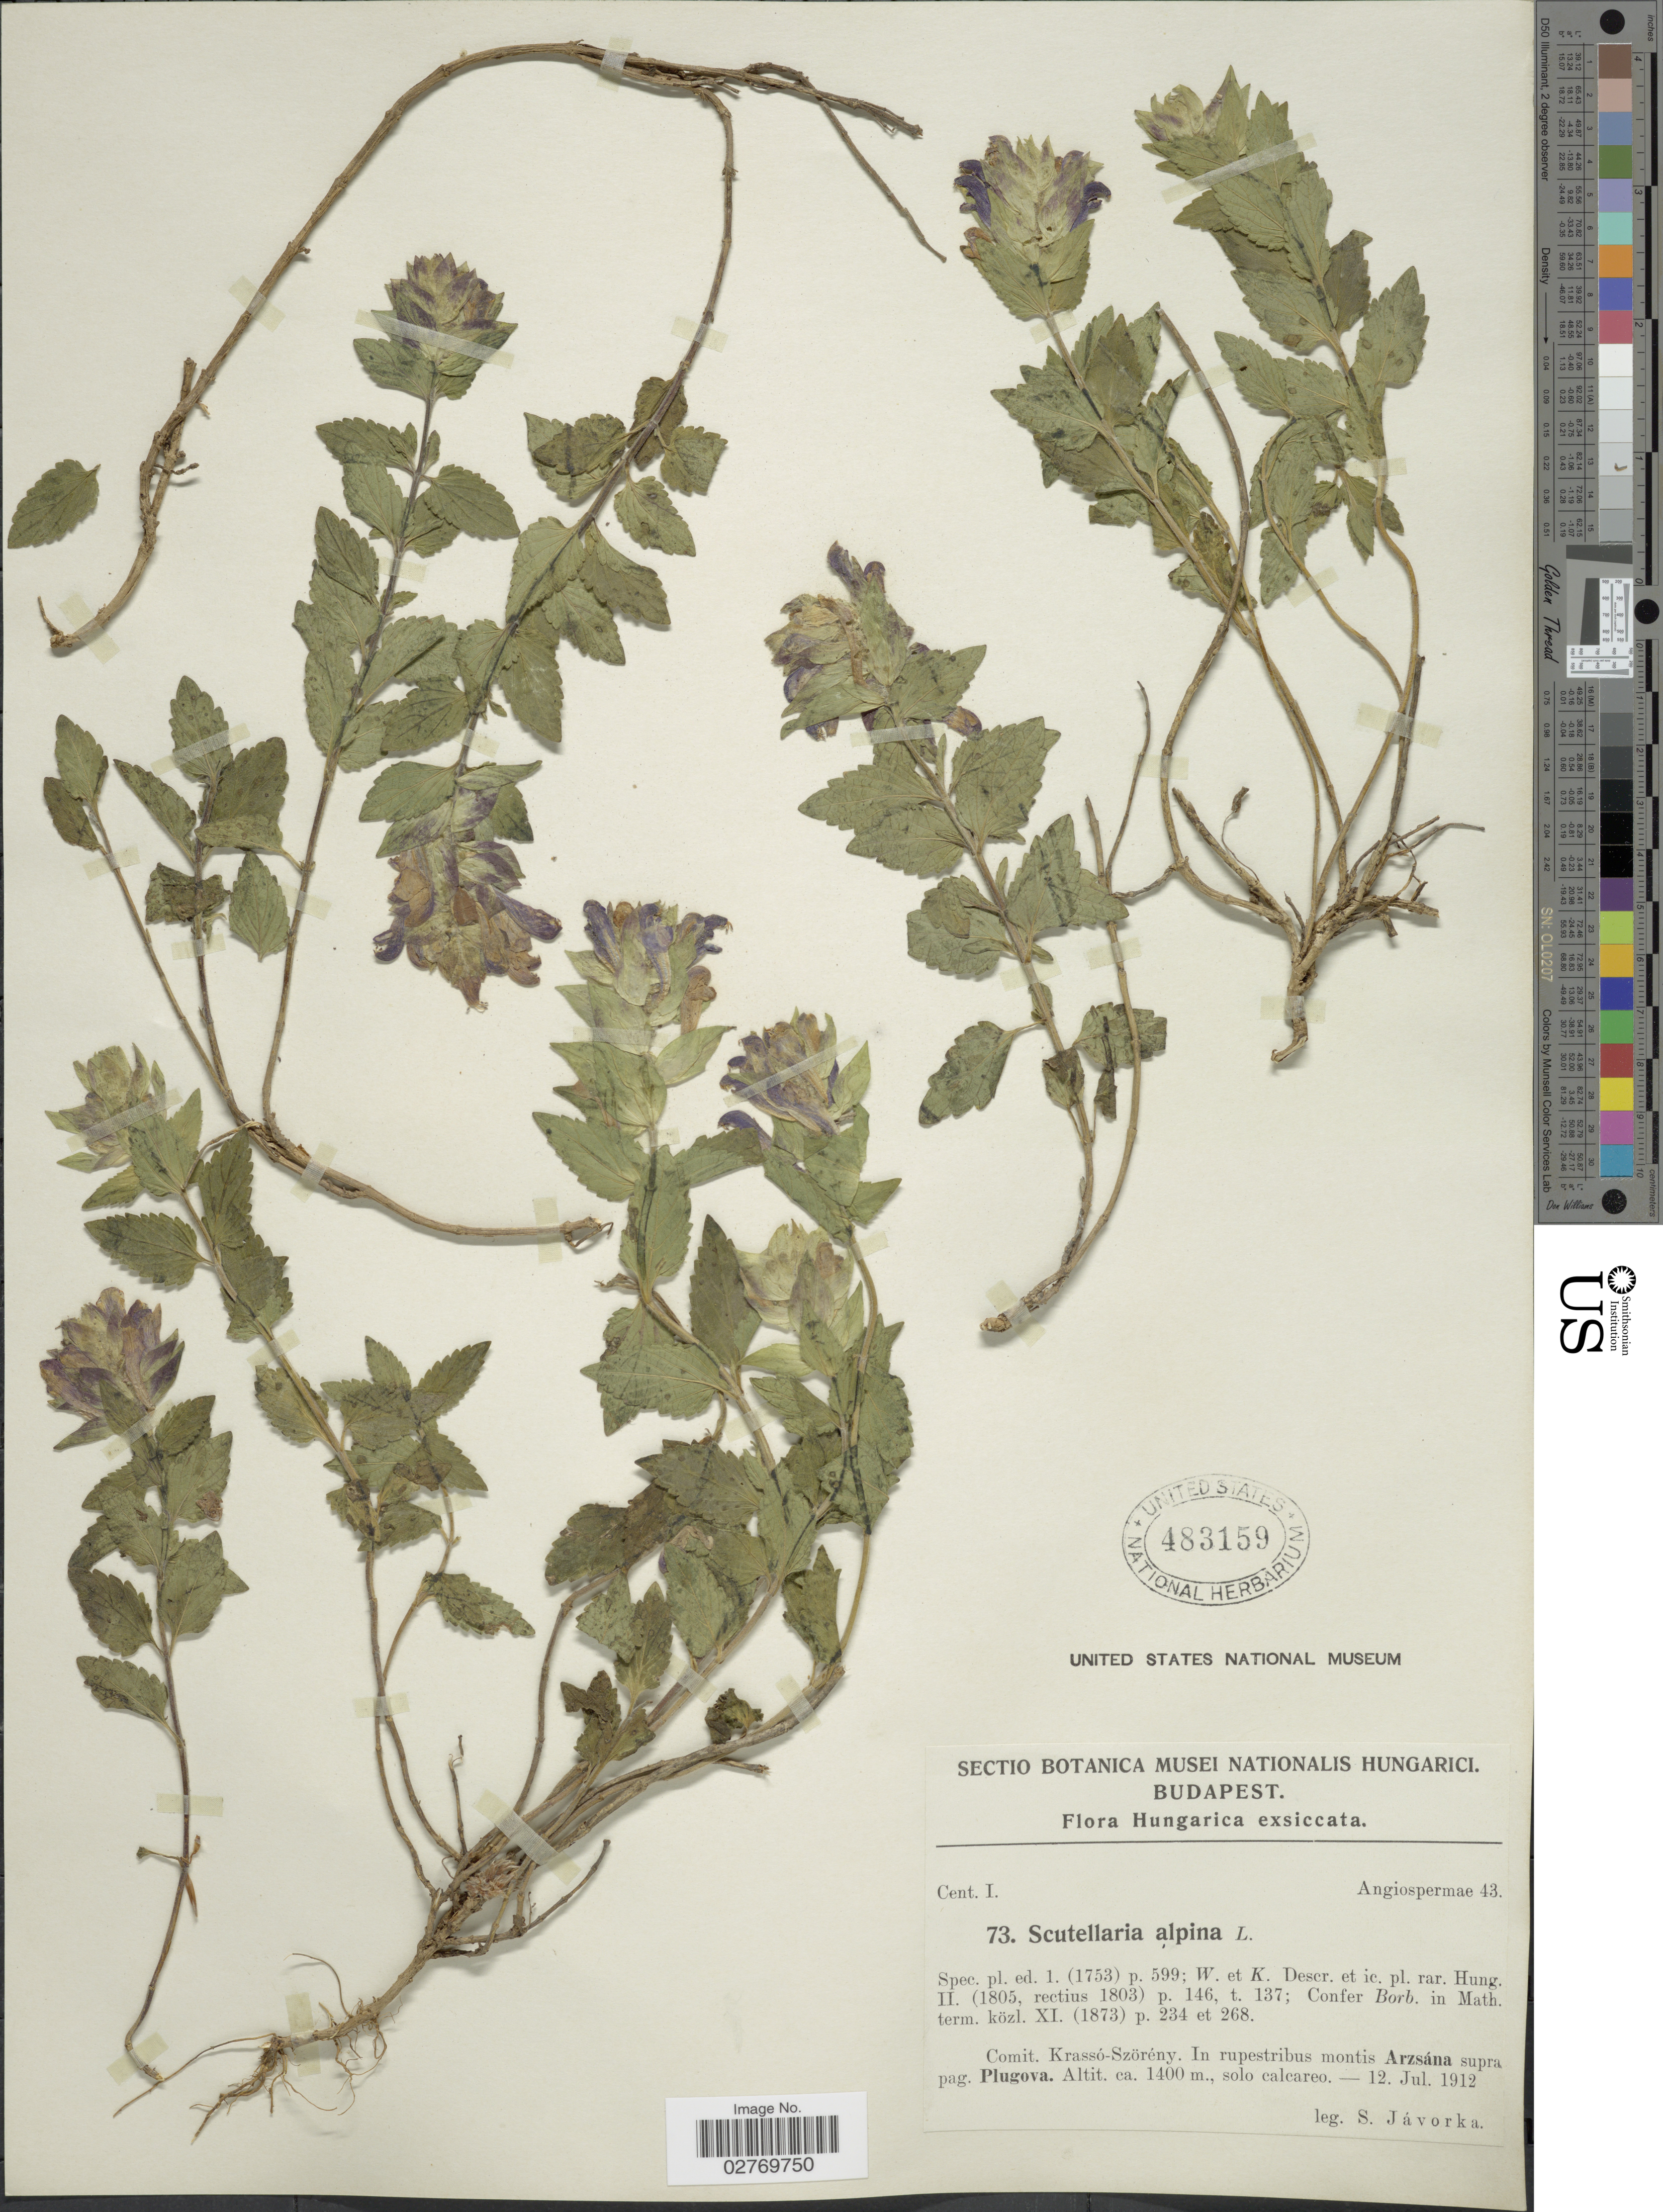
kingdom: Plantae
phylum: Tracheophyta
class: Magnoliopsida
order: Lamiales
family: Lamiaceae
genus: Scutellaria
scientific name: Scutellaria alpina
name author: L.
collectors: S. Javorka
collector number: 73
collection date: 1912-07-12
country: Hungary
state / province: Budapest, Capital District of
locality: Comit. Krassó-Szörény. In rupestribus montis Arzsána supra pag. Plugova.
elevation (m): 1400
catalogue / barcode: US 483159